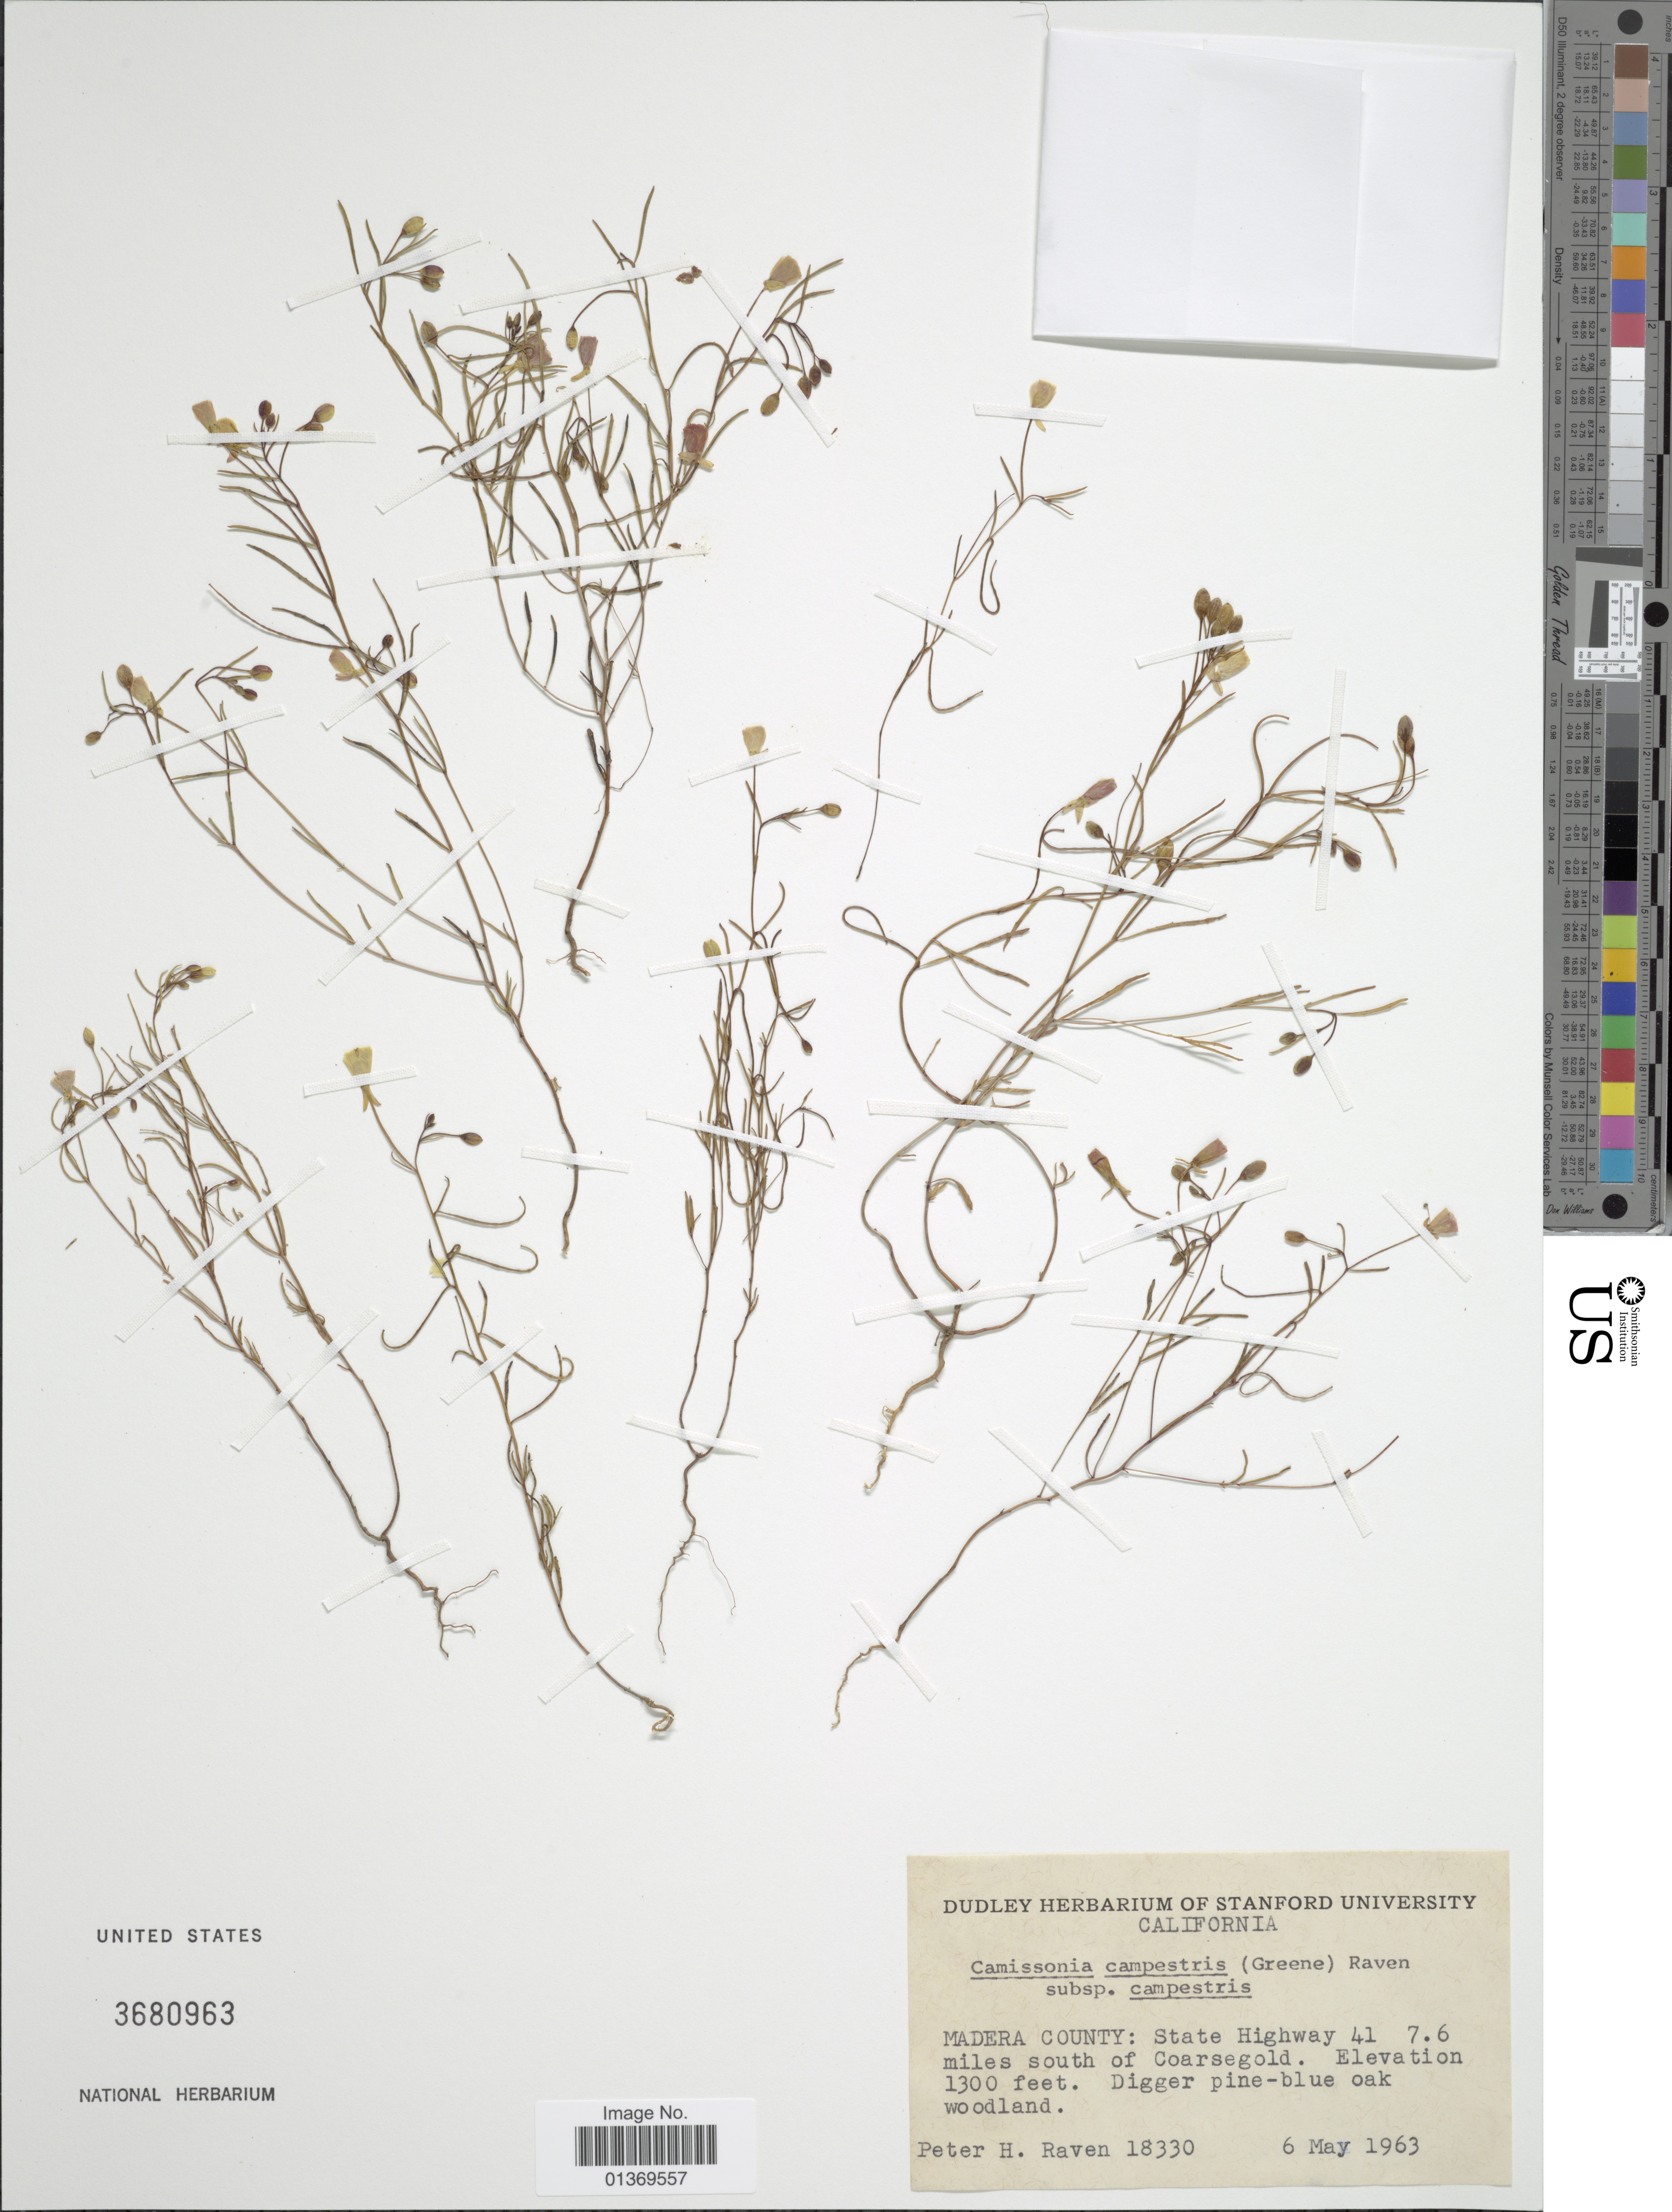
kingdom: Plantae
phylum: Tracheophyta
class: Magnoliopsida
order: Myrtales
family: Onagraceae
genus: Camissonia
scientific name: Camissonia campestris subsp. campestris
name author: (Greene) P.H. Raven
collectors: P. H. Raven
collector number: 18330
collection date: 1963-05-06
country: United States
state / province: California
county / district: Madera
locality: Madera County: State Highway 41, 7.6 miles south of Coarsegold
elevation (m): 396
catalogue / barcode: US 3680963